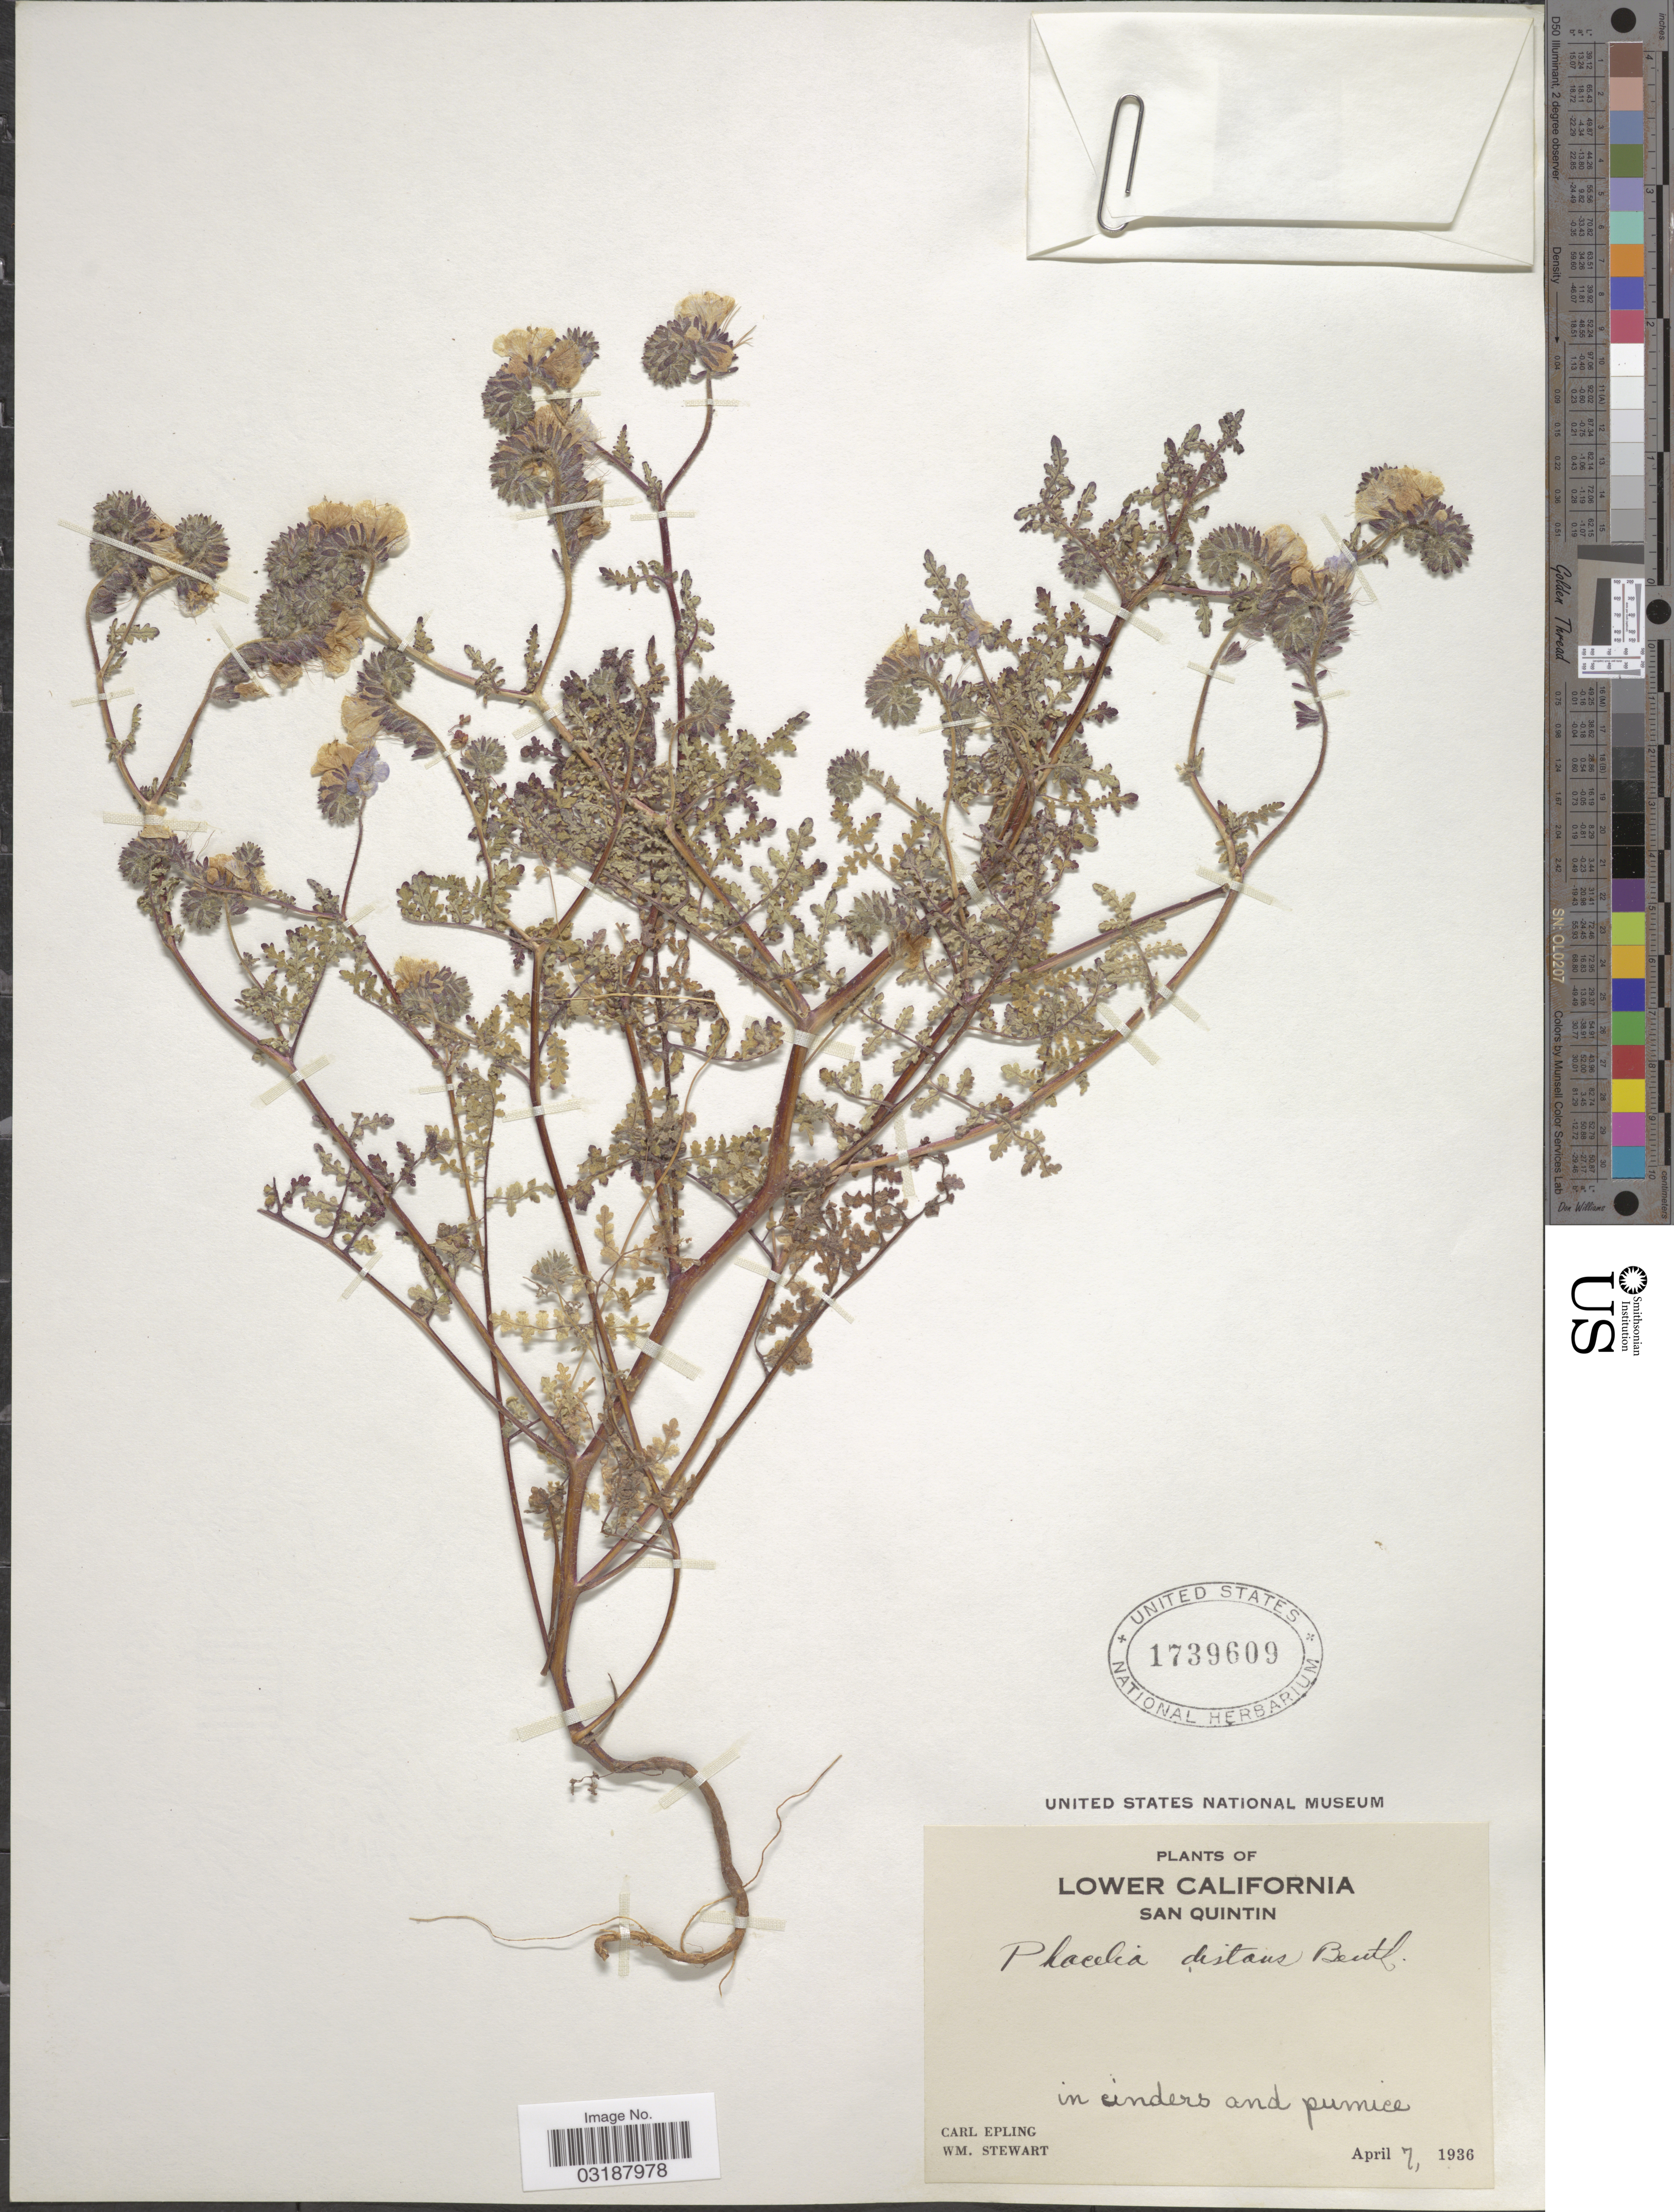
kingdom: Plantae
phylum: Tracheophyta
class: Magnoliopsida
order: Boraginales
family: Hydrophyllaceae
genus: Phacelia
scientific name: Phacelia distans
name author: Benth.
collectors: C. C. Epling & W. Stewart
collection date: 1936-04-07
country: Mexico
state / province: Baja California Norte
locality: Lower California, San Quintin.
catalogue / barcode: US 1739609